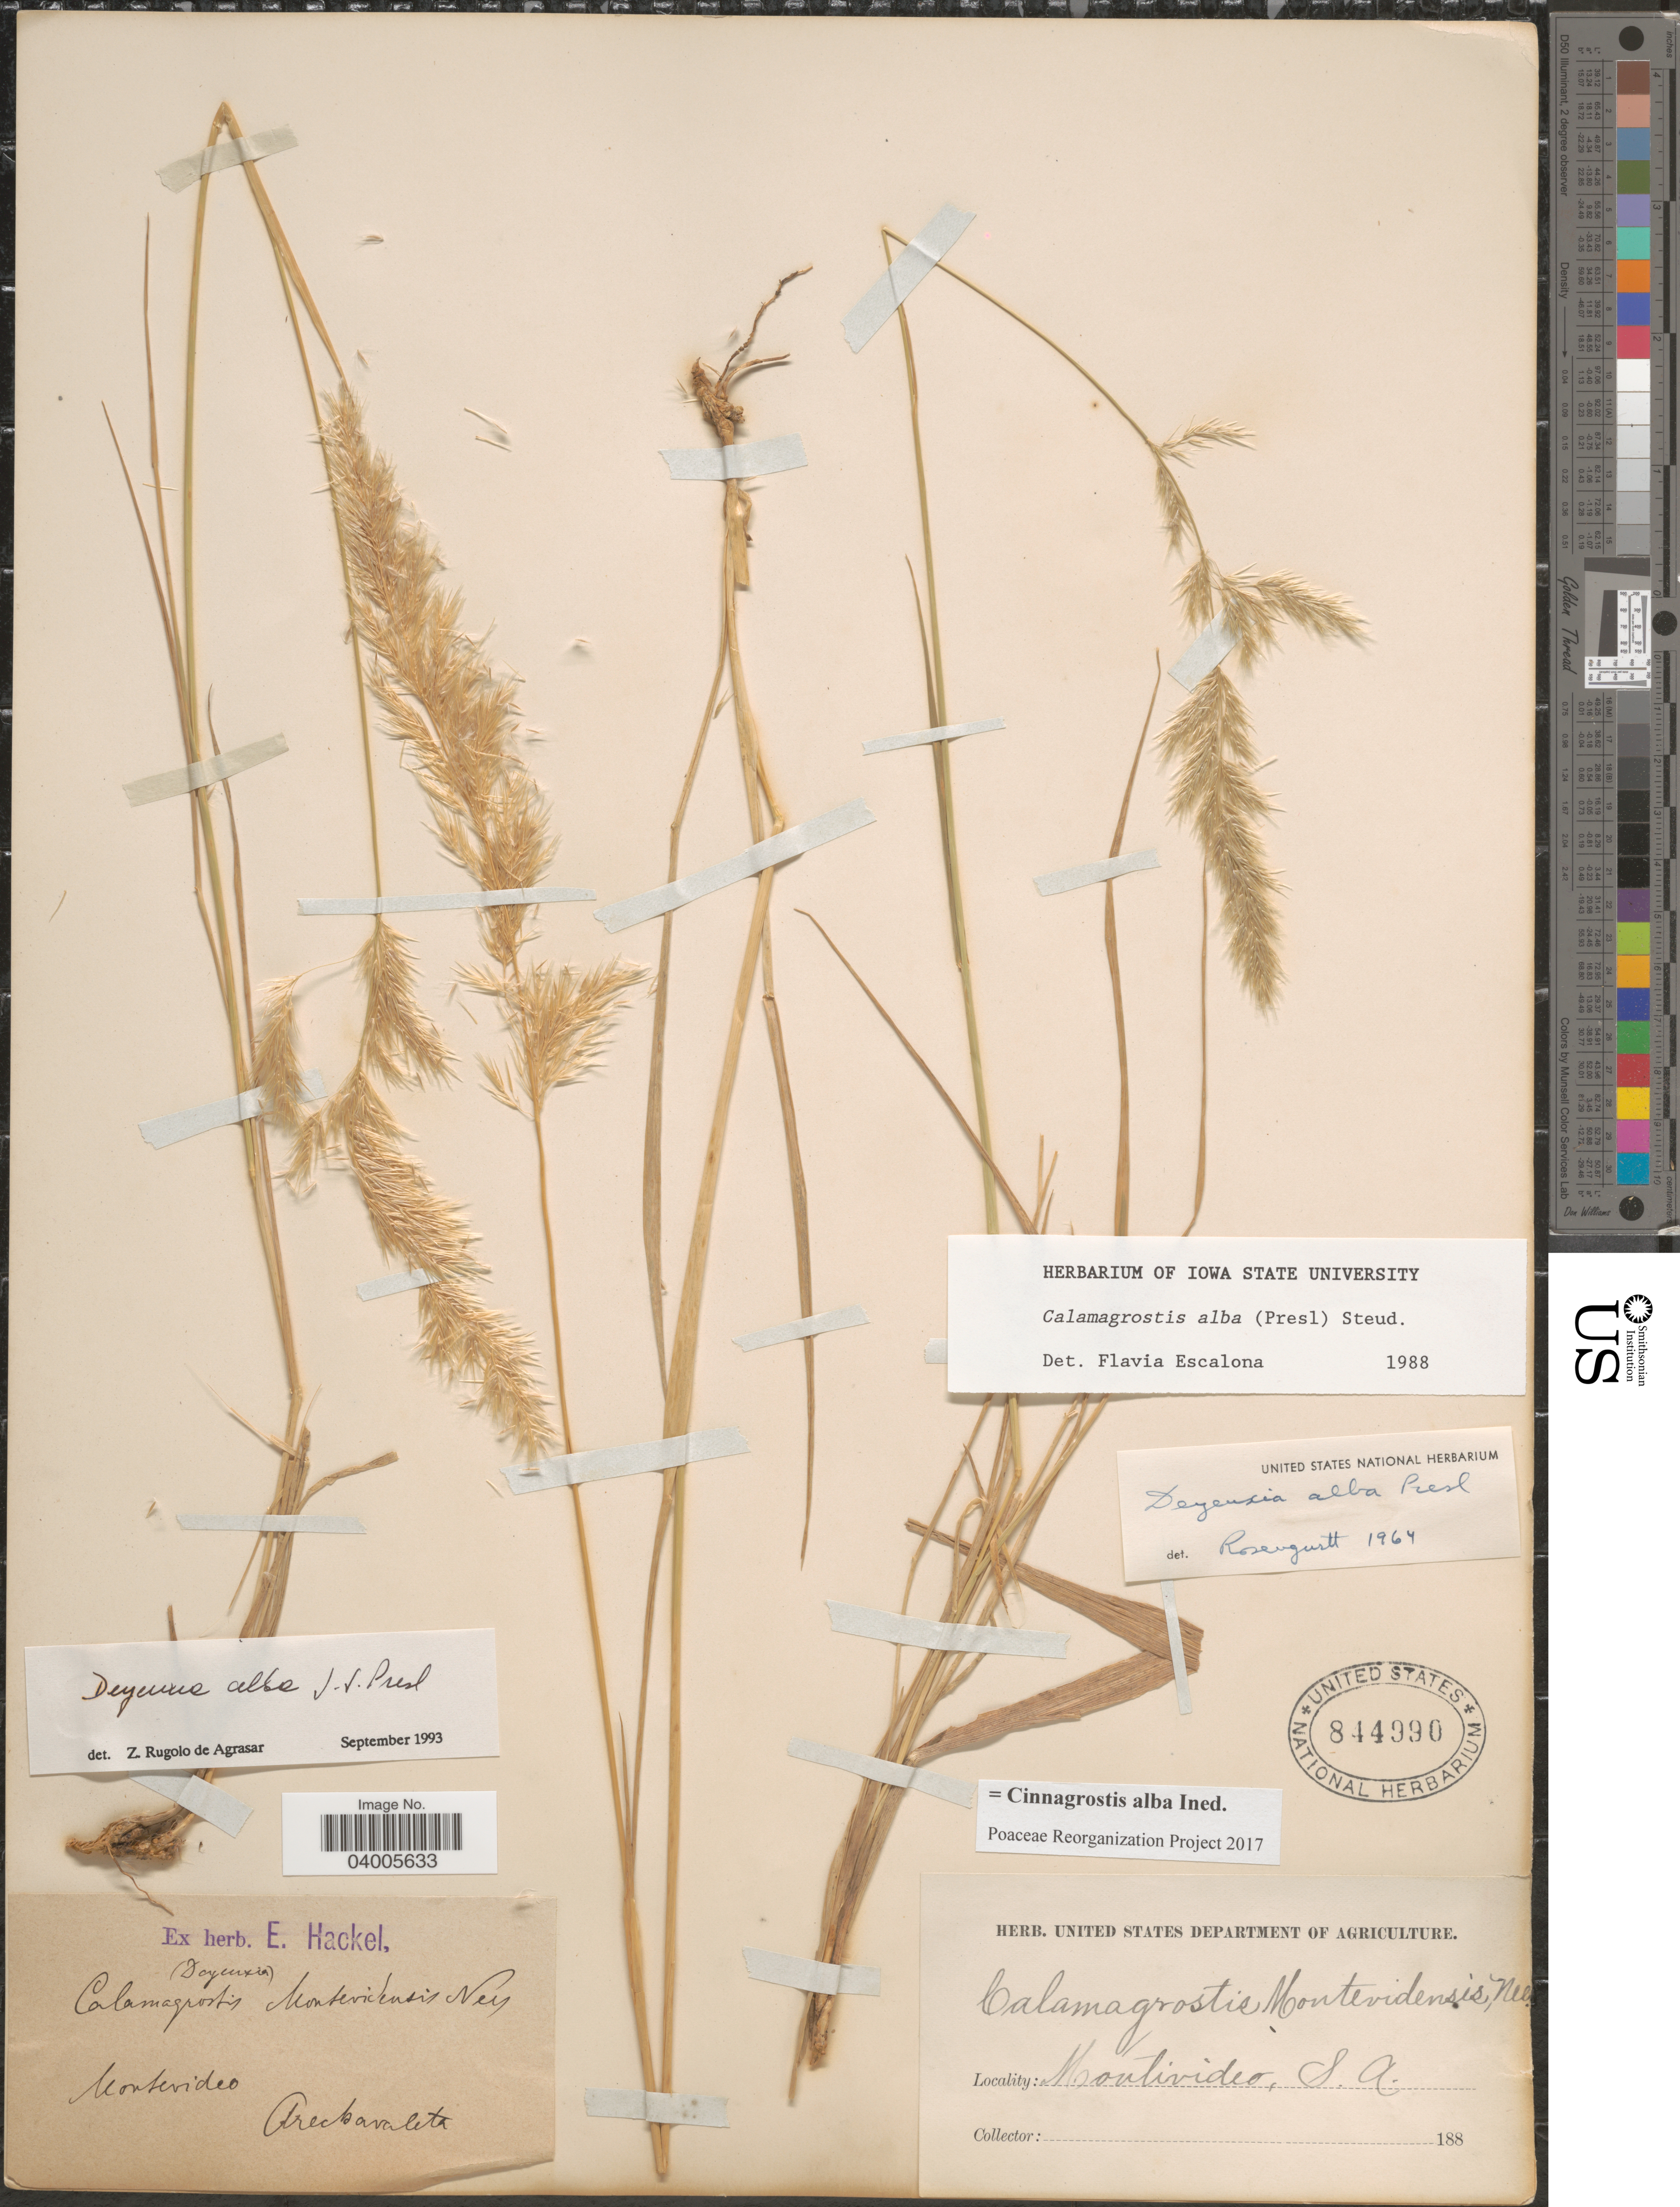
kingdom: Plantae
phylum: Tracheophyta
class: Liliopsida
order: Poales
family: Poaceae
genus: Cinnagrostis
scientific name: Cinnagrostis alba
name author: (J. Presl) P.M. Peterson et al.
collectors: Arechavaleta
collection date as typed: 188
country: Uruguay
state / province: Montevideo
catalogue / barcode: US 844990